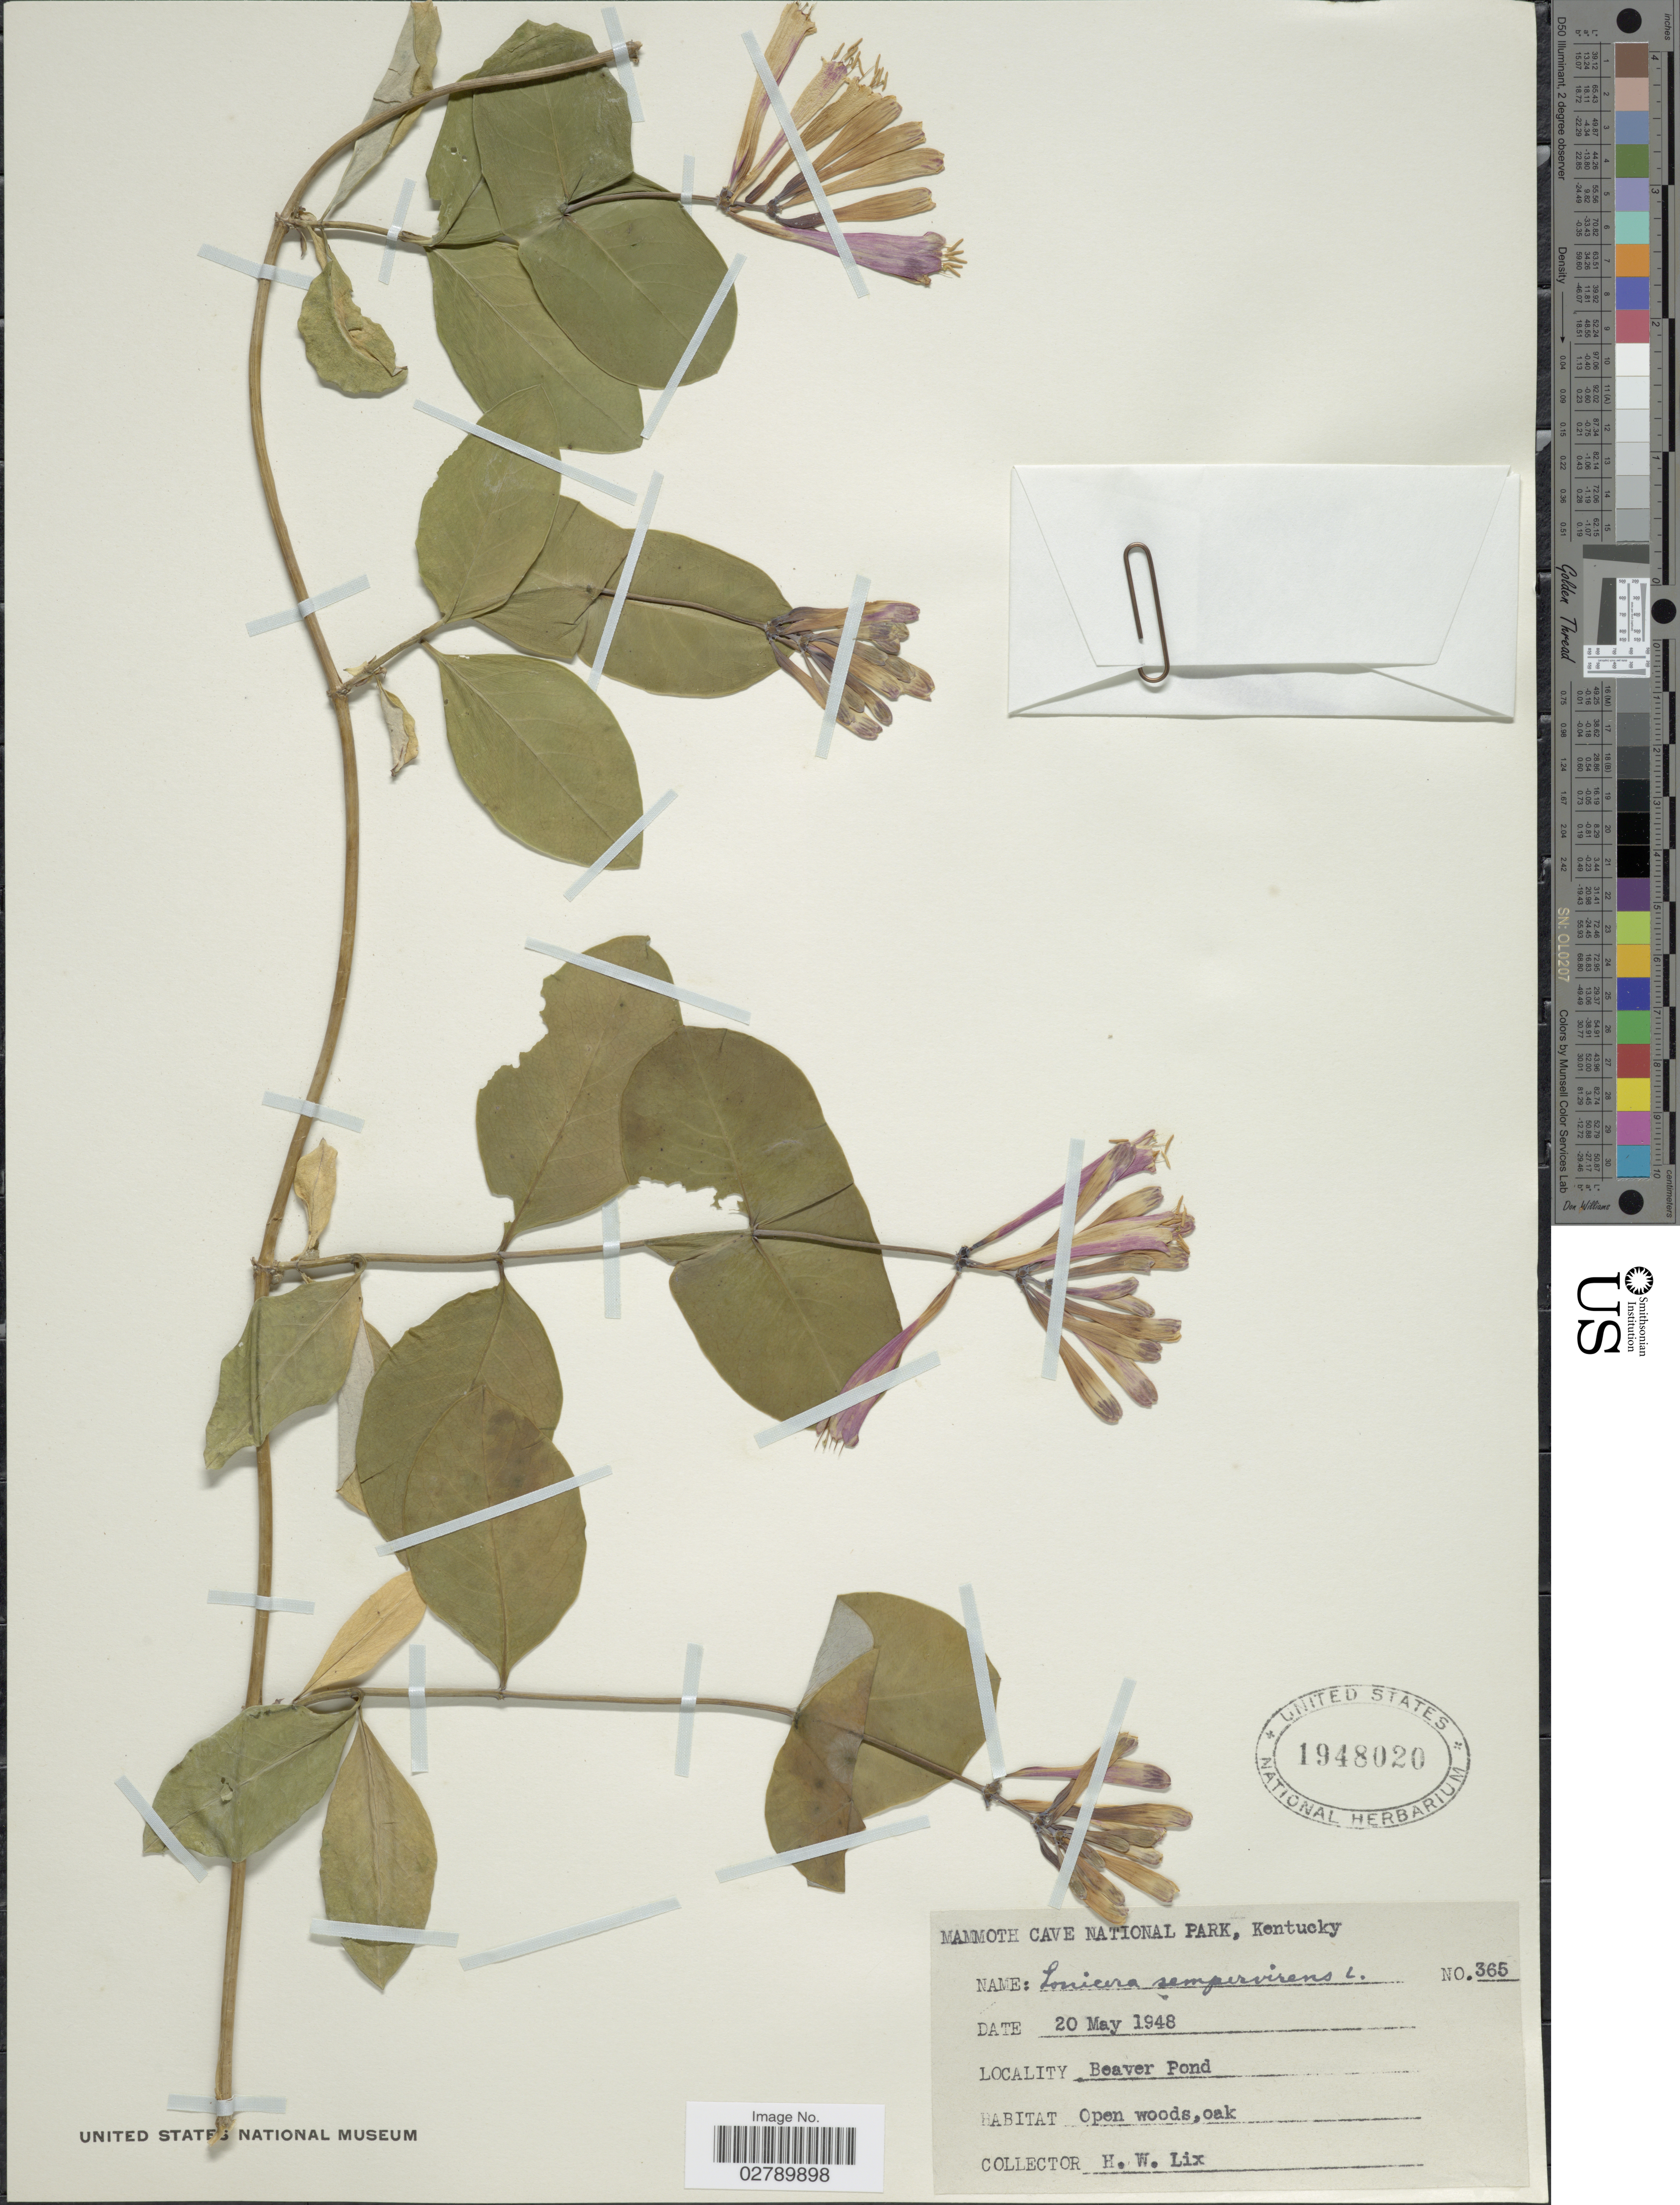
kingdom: Plantae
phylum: Tracheophyta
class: Magnoliopsida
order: Dipsacales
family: Caprifoliaceae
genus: Lonicera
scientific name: Lonicera sempervirens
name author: L.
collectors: H. W. Lix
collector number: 365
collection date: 1948-05-20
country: United States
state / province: Kentucky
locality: Mammoth Cave National Park. Beaver Pond.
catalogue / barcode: US 1948020